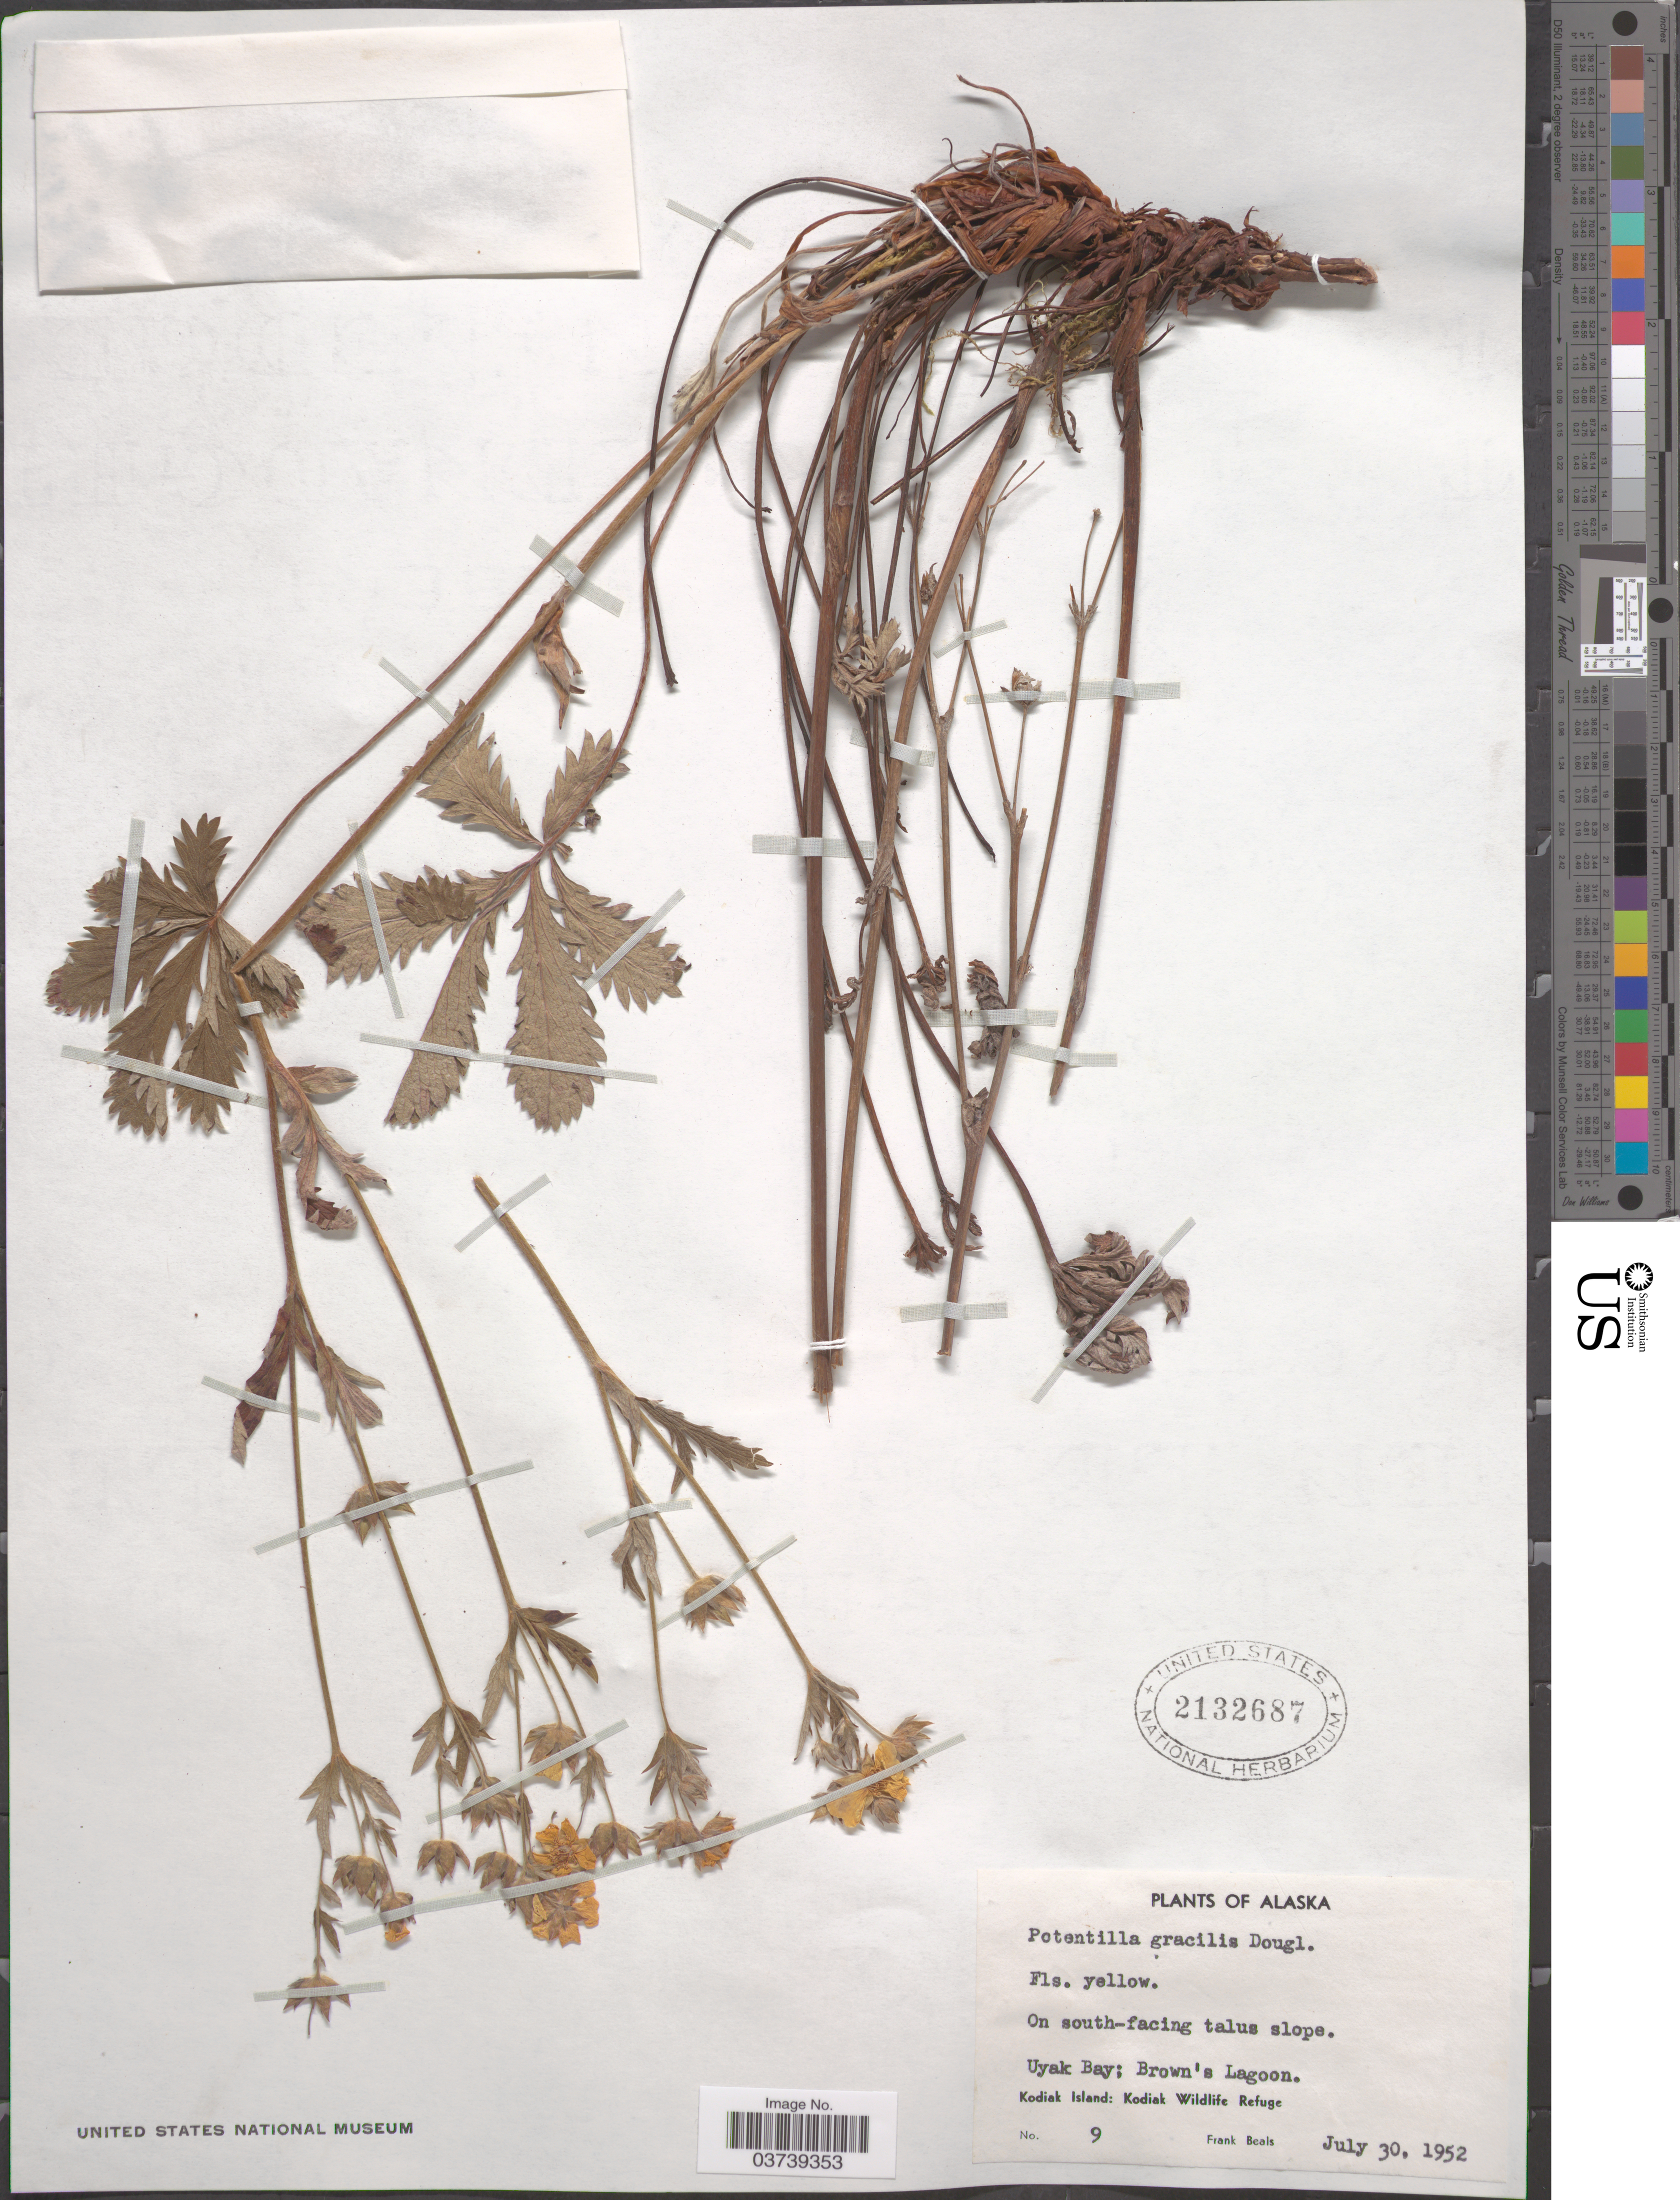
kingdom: Plantae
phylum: Tracheophyta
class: Magnoliopsida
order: Rosales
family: Rosaceae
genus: Potentilla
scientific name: Potentilla gracilis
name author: Douglas ex Hook.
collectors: F. Beals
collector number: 9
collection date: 1952-07-30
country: United States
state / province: Alaska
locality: Uyak Bay; Brown's Lagoon. Kodiak Island: Kodiak Wildlife Refuge.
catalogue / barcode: US 2132687